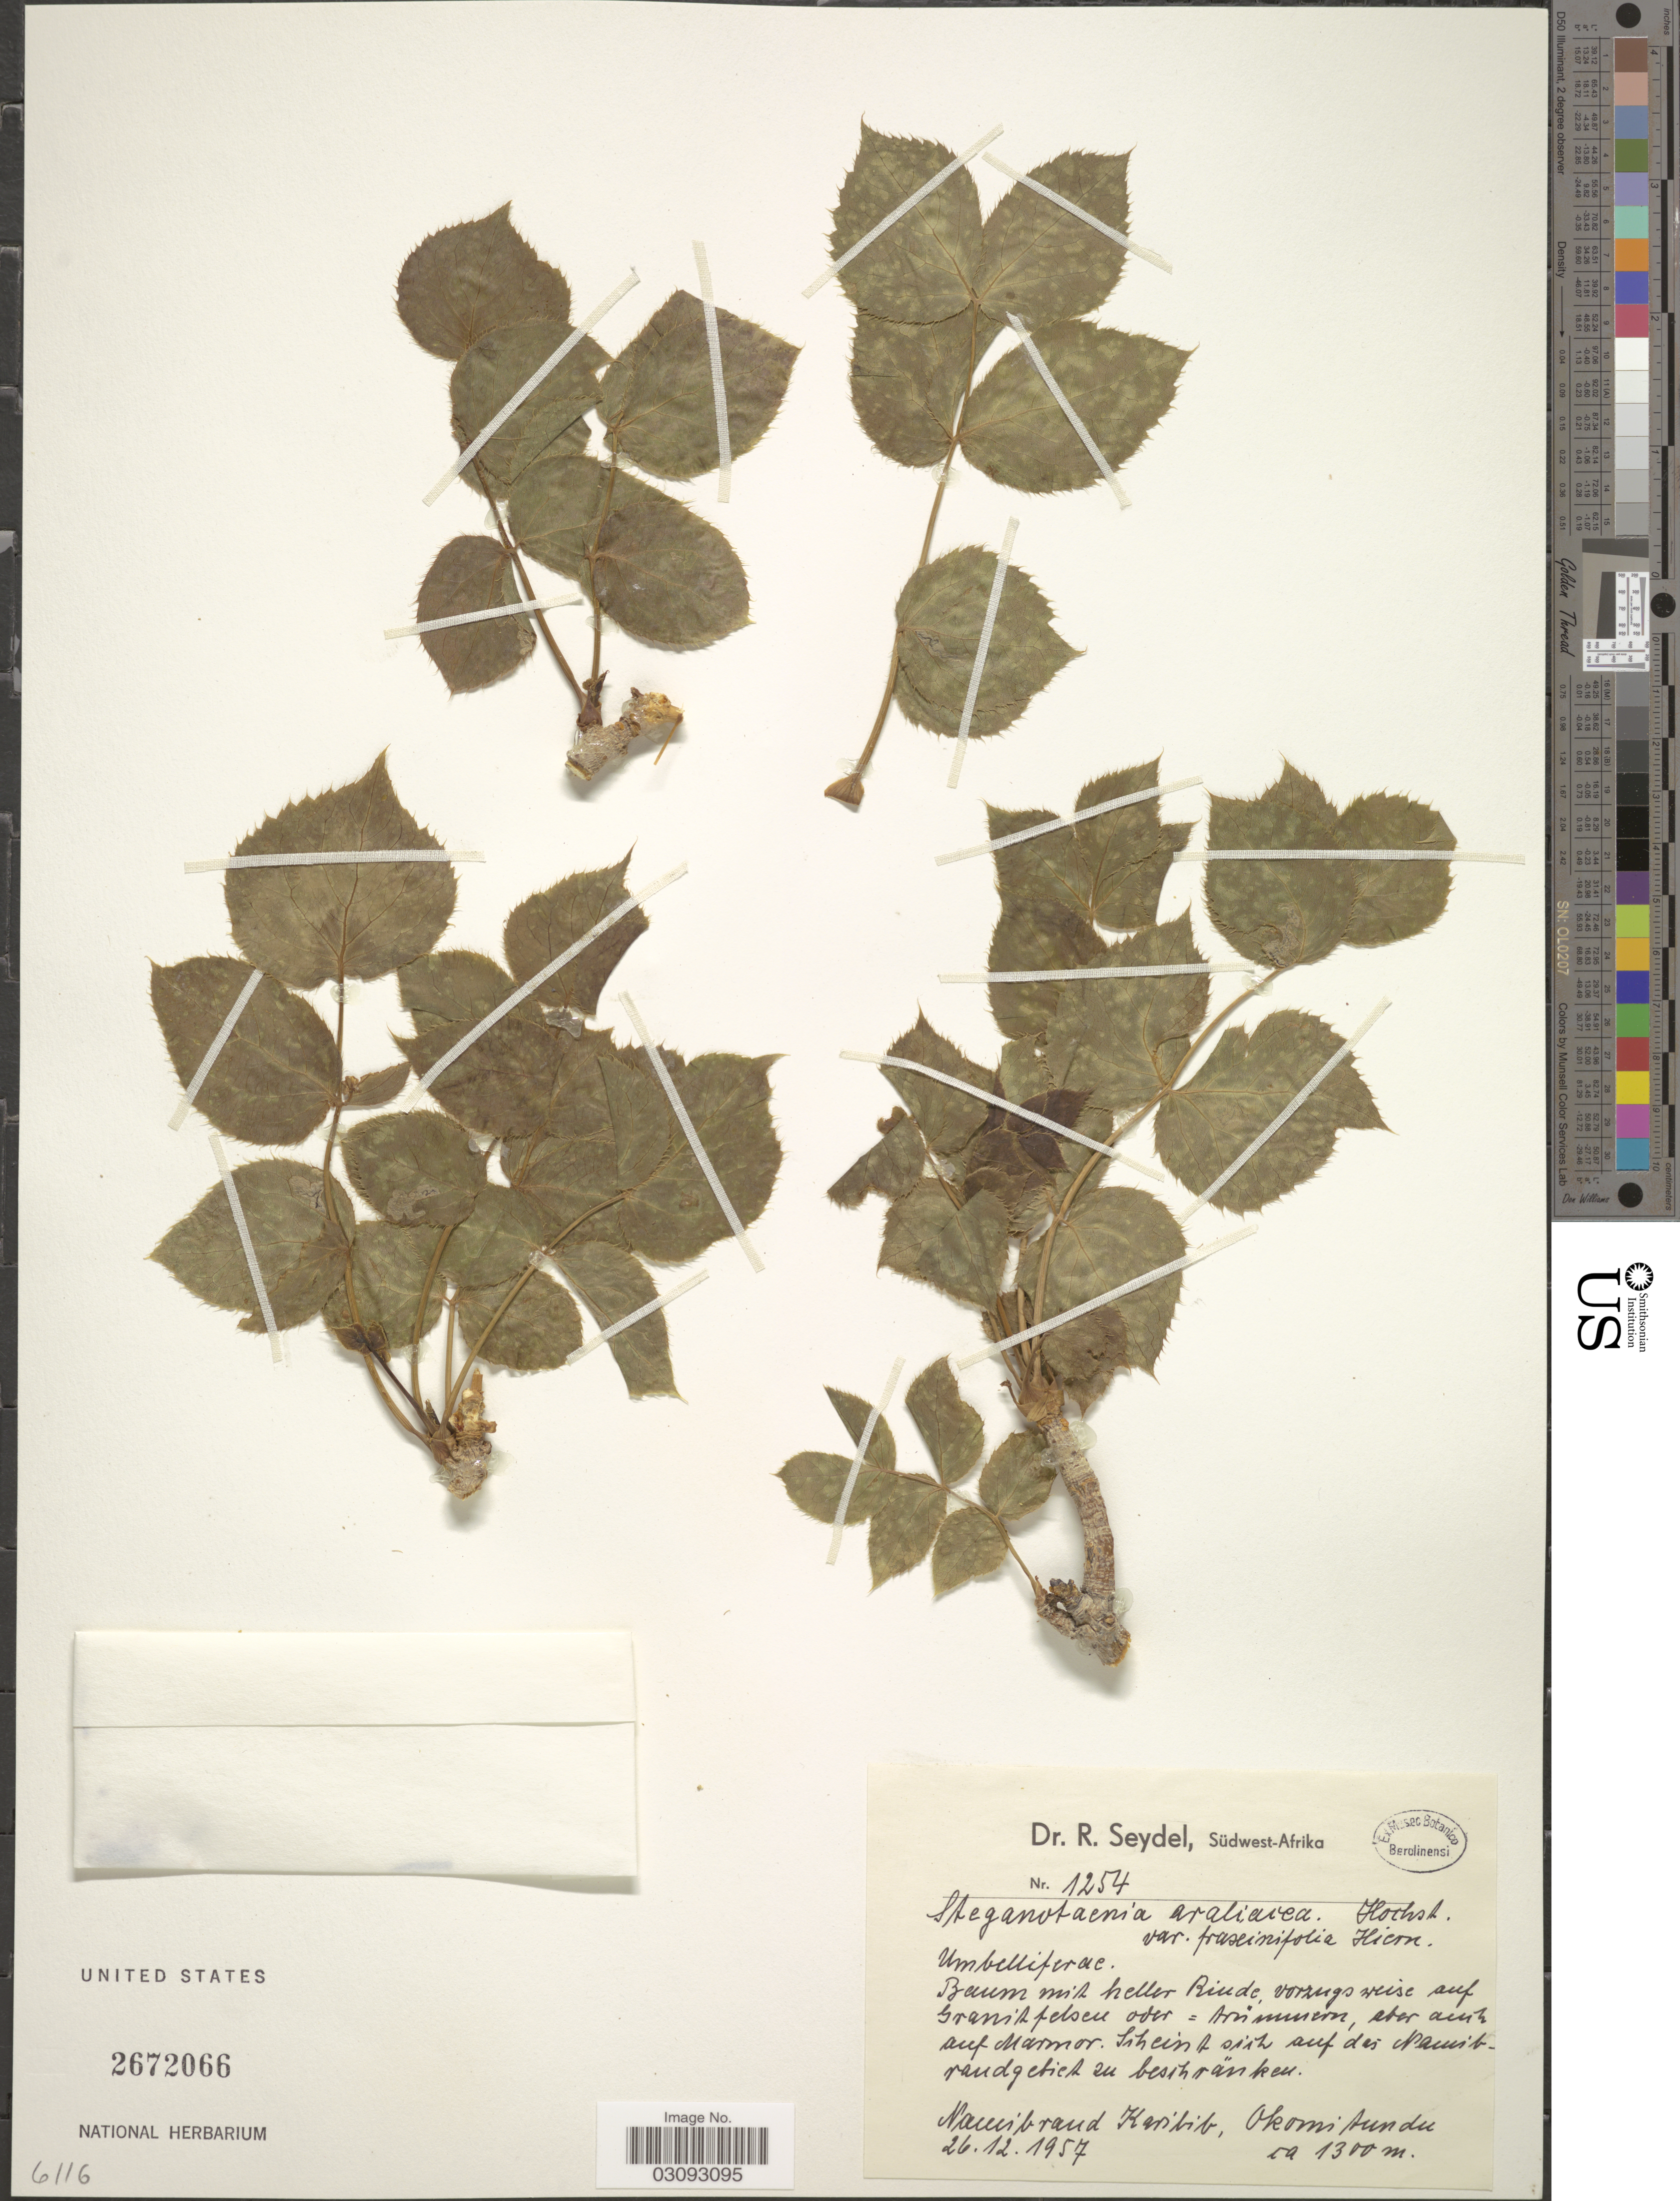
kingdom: Plantae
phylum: Tracheophyta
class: Magnoliopsida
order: Apiales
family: Apiaceae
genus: Peucedanum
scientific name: Peucedanum araliaceum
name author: (Hochst.) Benth. & Hook. f. ex Vatke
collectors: R. Seydel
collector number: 1254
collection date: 1957-12-26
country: Namibia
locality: Südwest-Afrika. Namibrand Karibib, Okomitundu.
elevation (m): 1300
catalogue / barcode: US 2672066